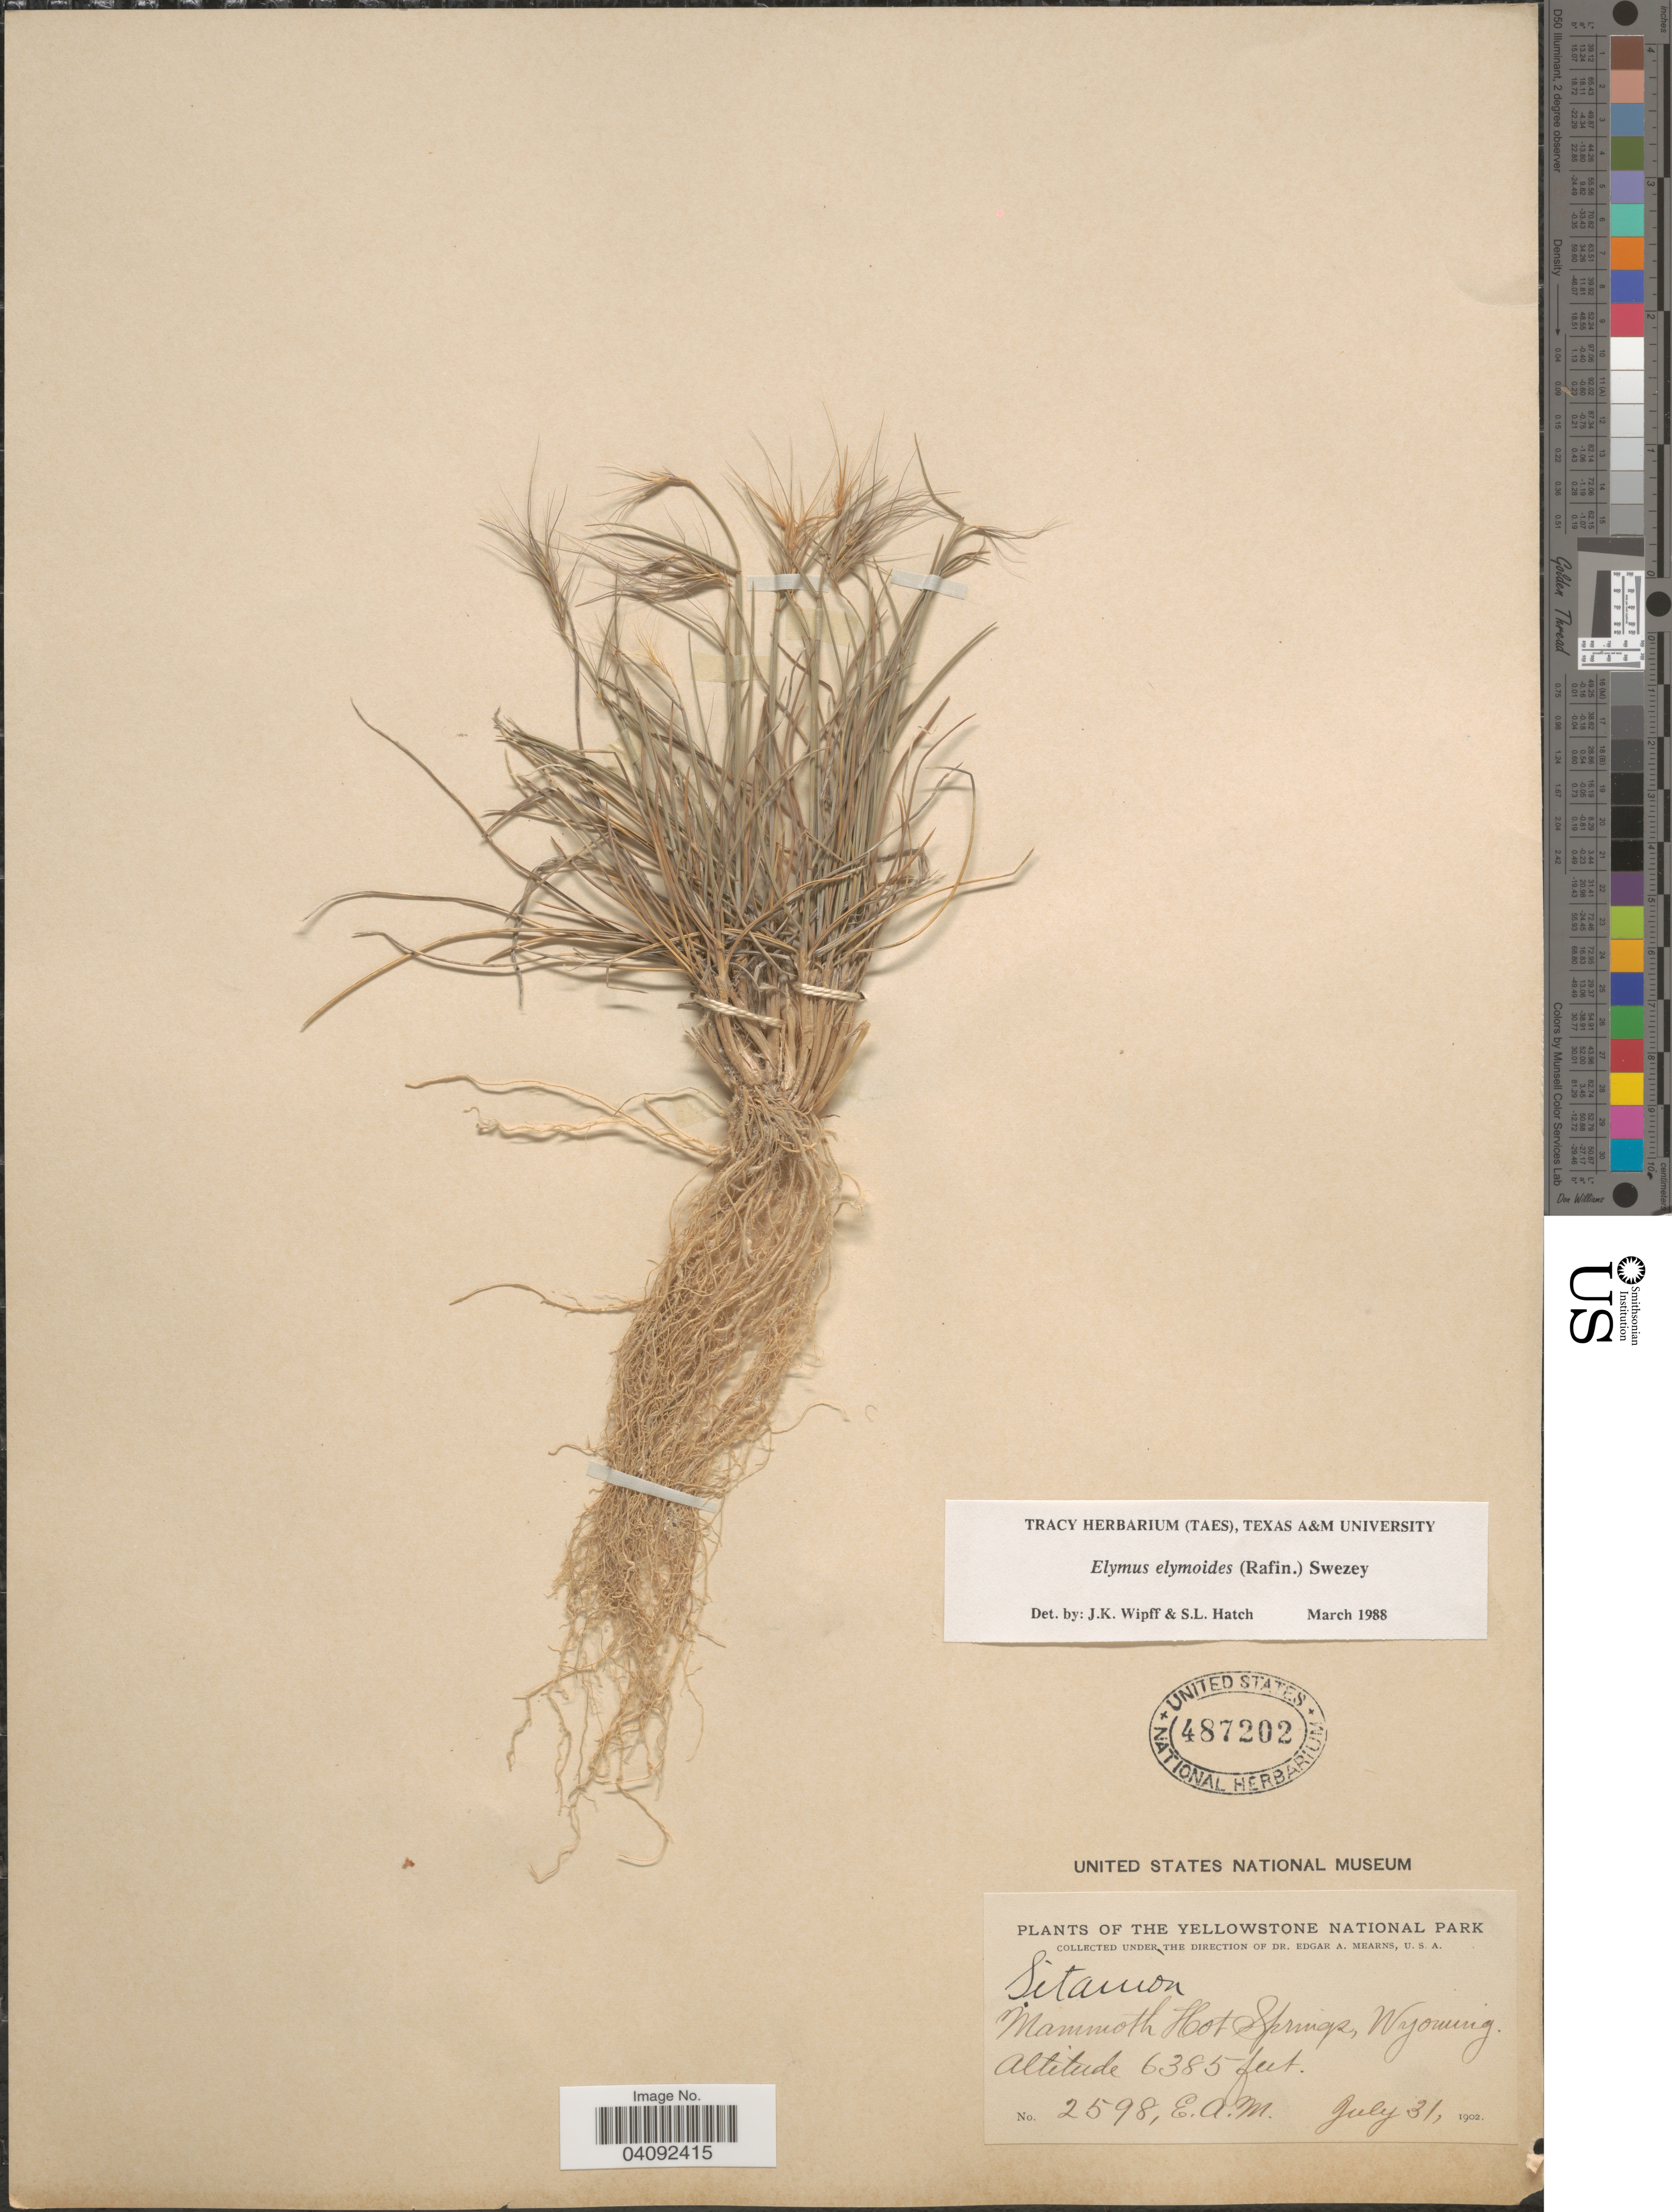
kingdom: Plantae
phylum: Tracheophyta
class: Liliopsida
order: Poales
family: Poaceae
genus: Elymus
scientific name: Elymus elymoides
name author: (Raf.) Swezey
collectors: E. A. Mearns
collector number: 2598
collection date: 1902-07-31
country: United States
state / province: Wyoming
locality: The Yellowstone National Park. Mammoth Hot Springs.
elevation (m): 1946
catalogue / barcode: US 487202